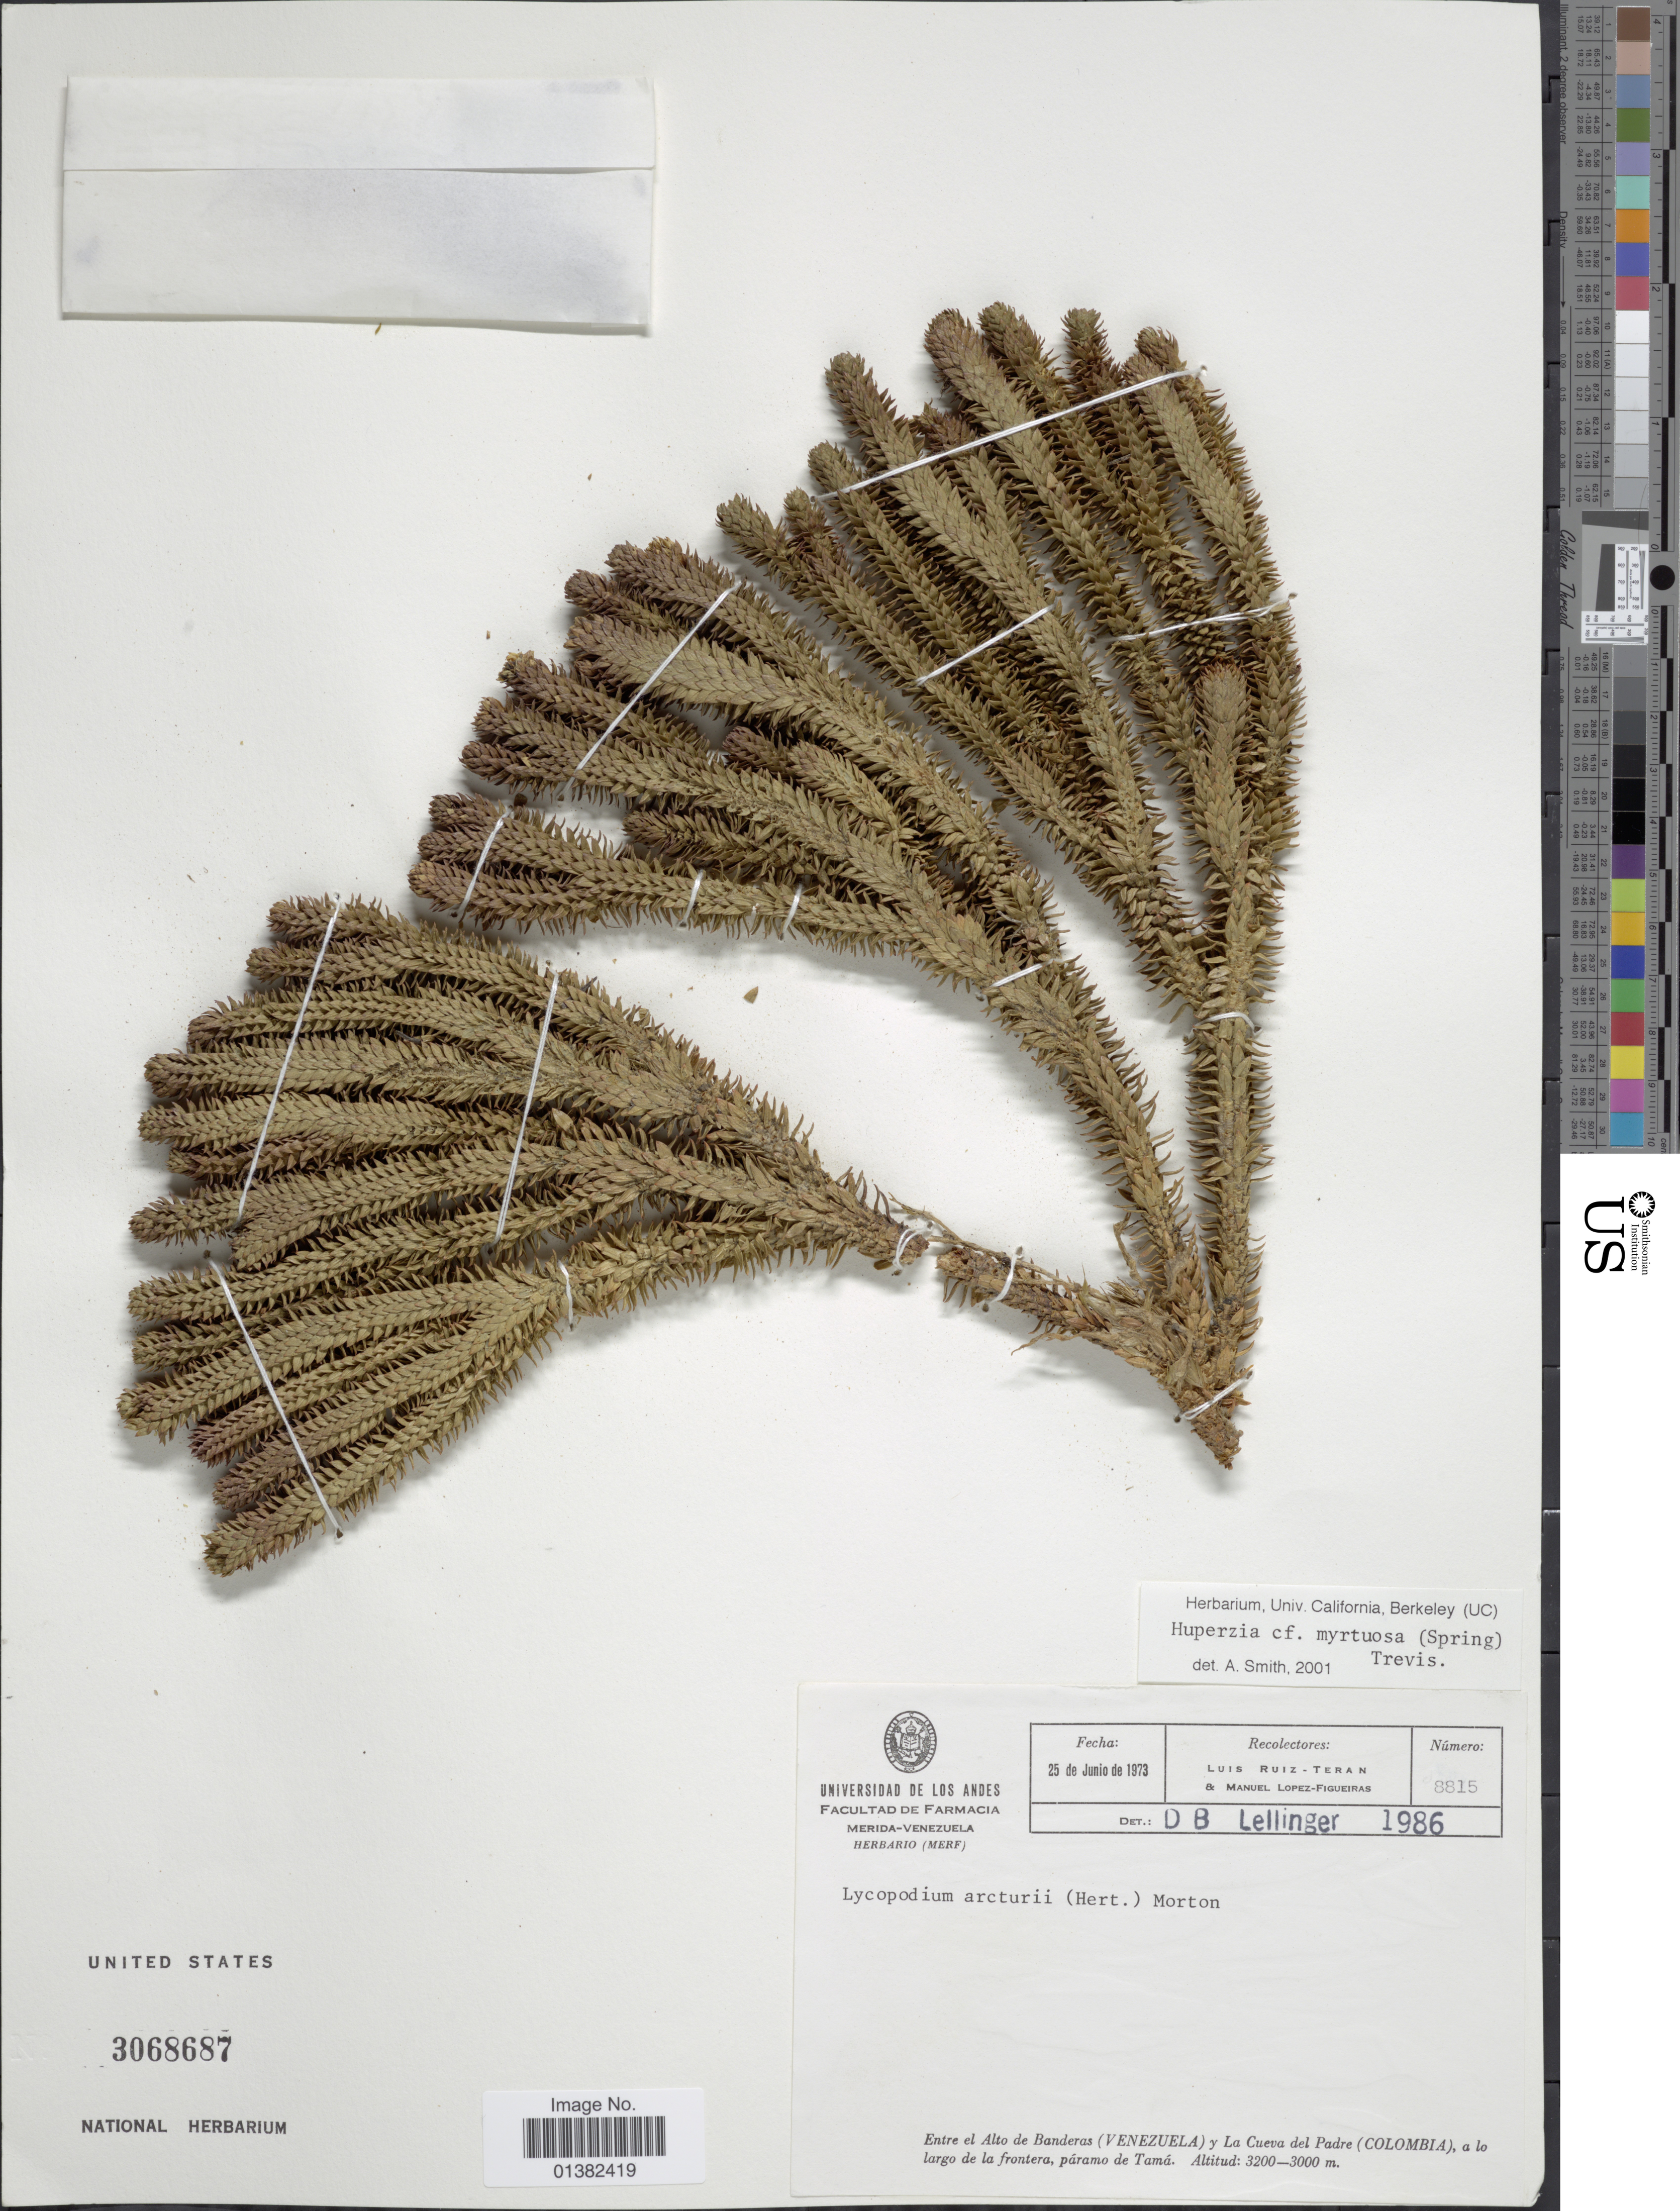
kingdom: Plantae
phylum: Tracheophyta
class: Lycopodiopsida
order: Lycopodiales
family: Lycopodiaceae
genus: Phlegmariurus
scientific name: Phlegmariurus myrtuosus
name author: (Spring) B. Øllg.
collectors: L. E. Ruíz-Terán & M. López Figueiras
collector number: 8815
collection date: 1973-06-25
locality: Entre el Alto de Banderas (Venezuela) y La Cueva del Padre (Colombia), a lo largo de la frontera, páramo de Tamá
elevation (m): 3000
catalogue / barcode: US 3068687